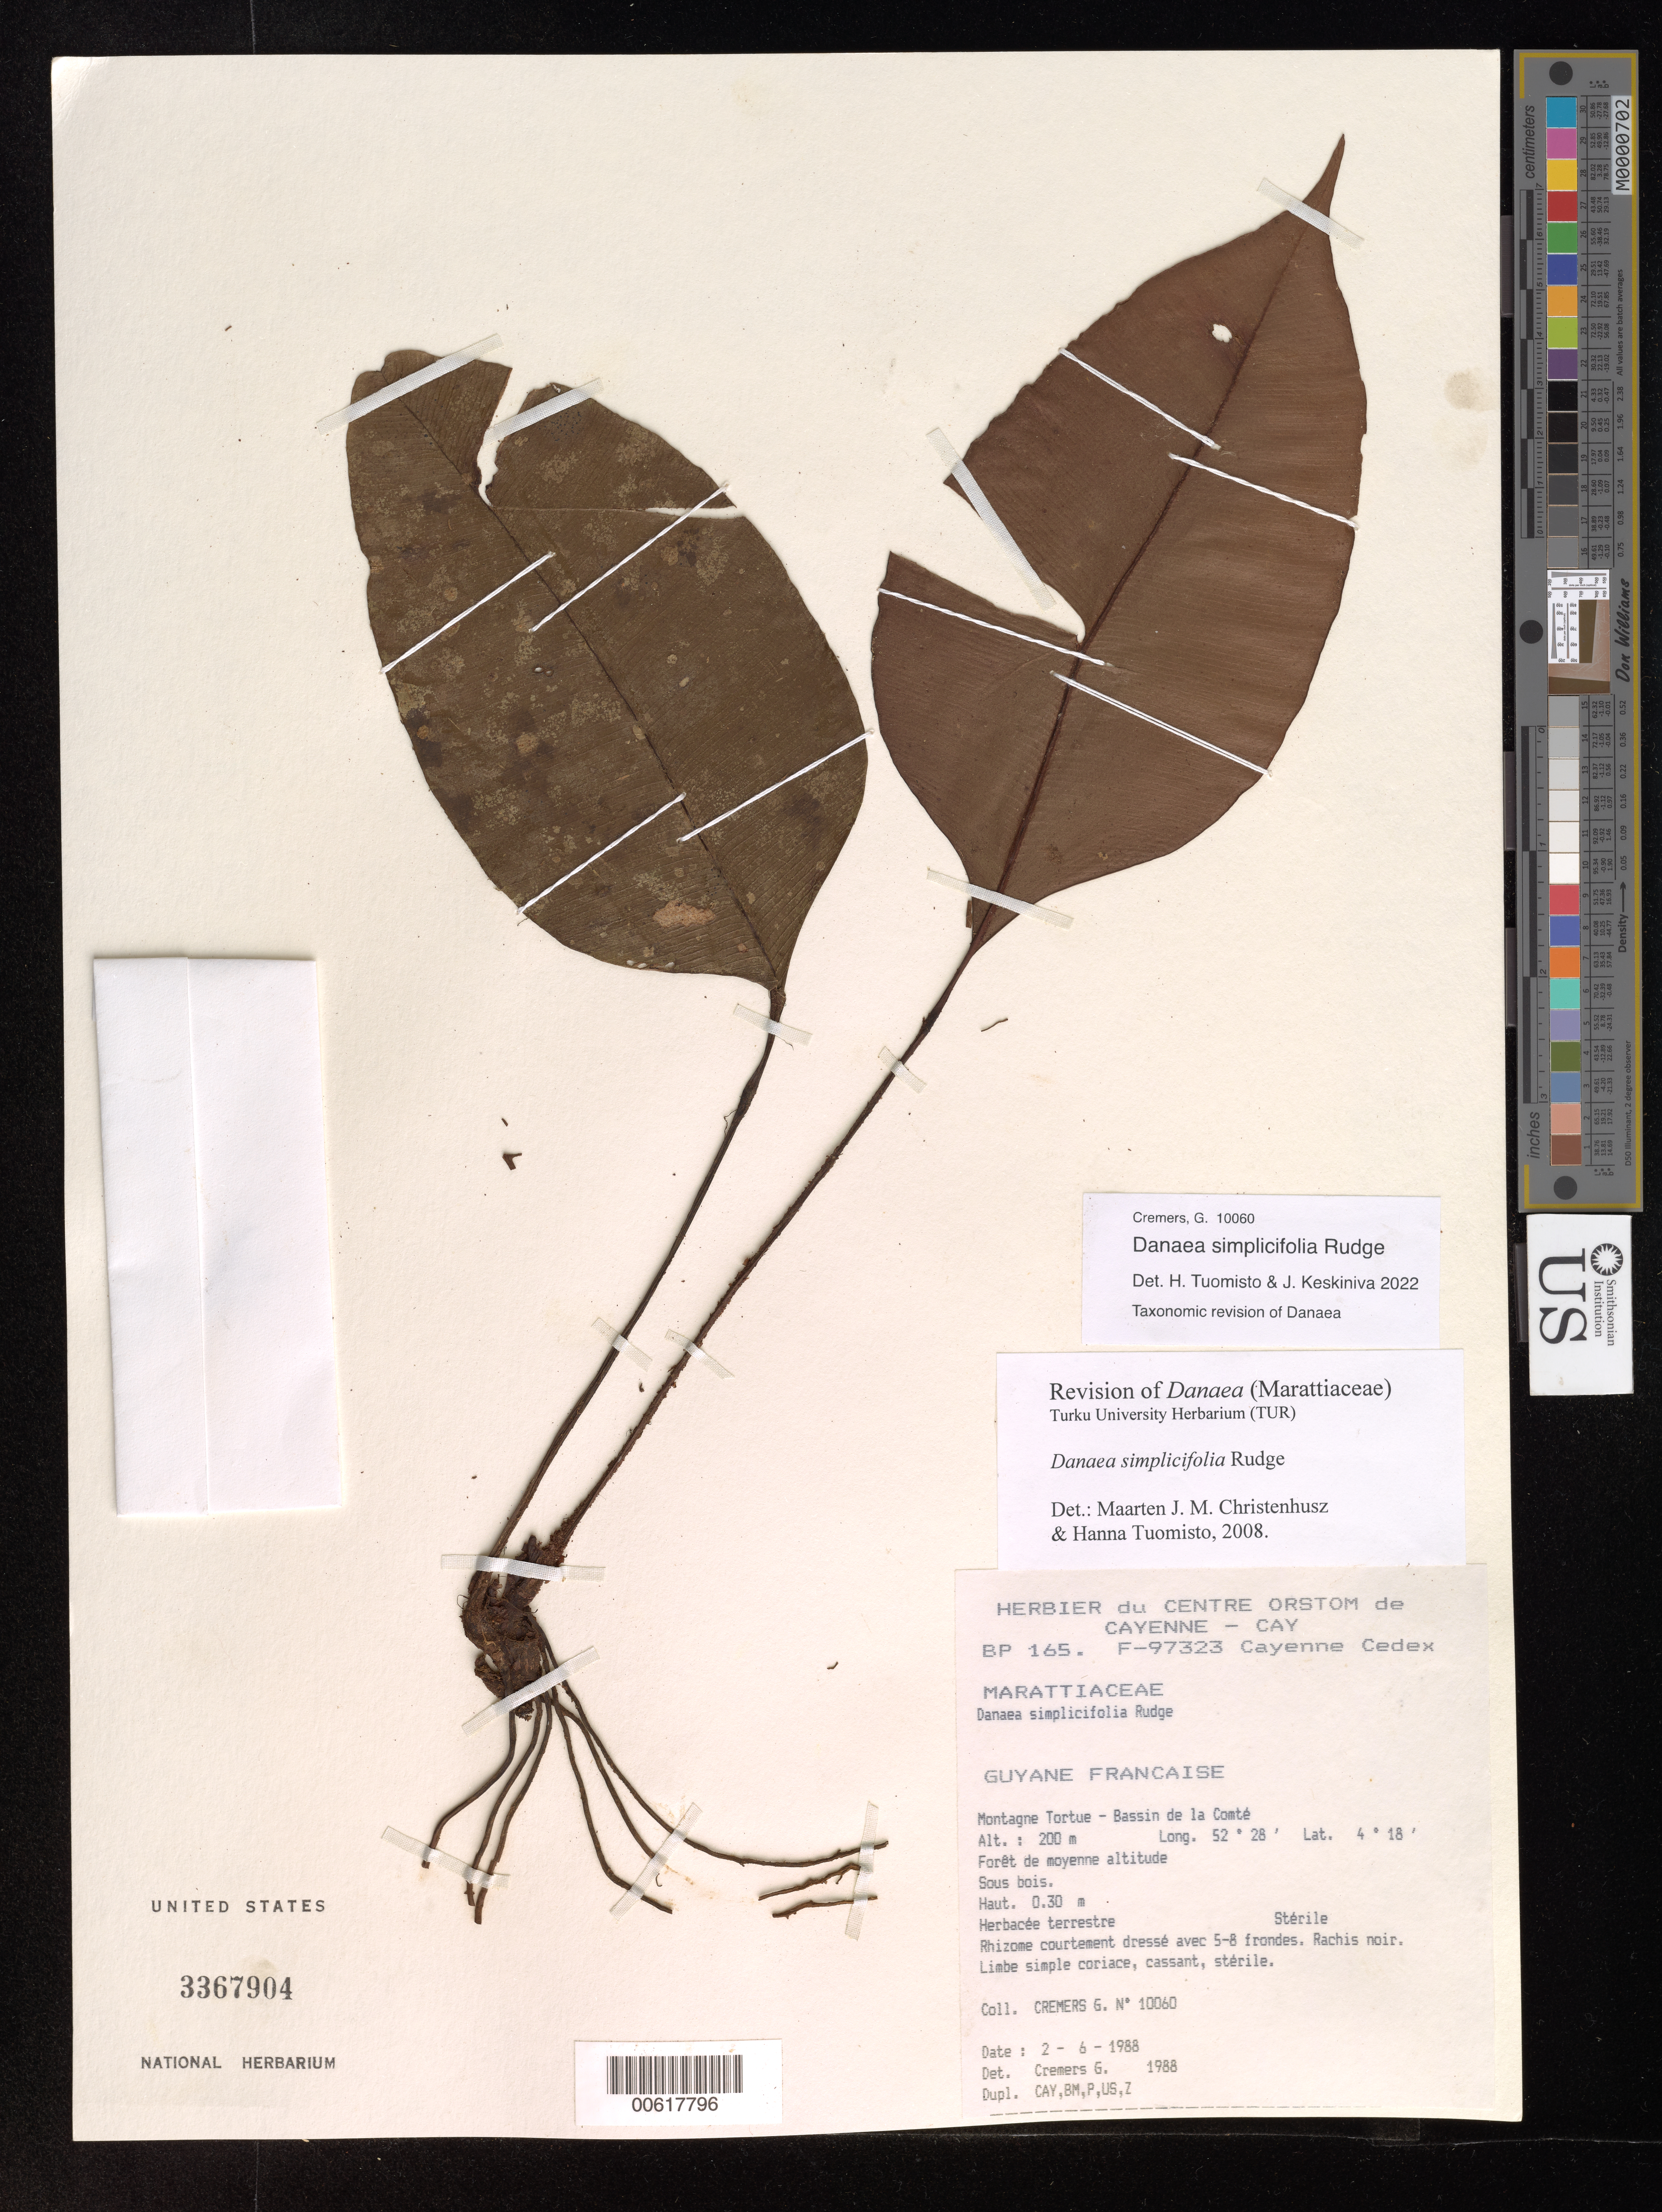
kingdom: Plantae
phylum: Tracheophyta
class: Polypodiopsida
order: Marattiales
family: Marattiaceae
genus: Danaea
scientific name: Danaea simplicifolia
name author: Rudge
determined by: Cremers, Georges A.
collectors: G. Cremers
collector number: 10060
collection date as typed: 2-Jun-88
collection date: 1988-06-02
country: French Guiana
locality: Montagne Tortue, Bassin de la Comte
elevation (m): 200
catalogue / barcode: US 3367904